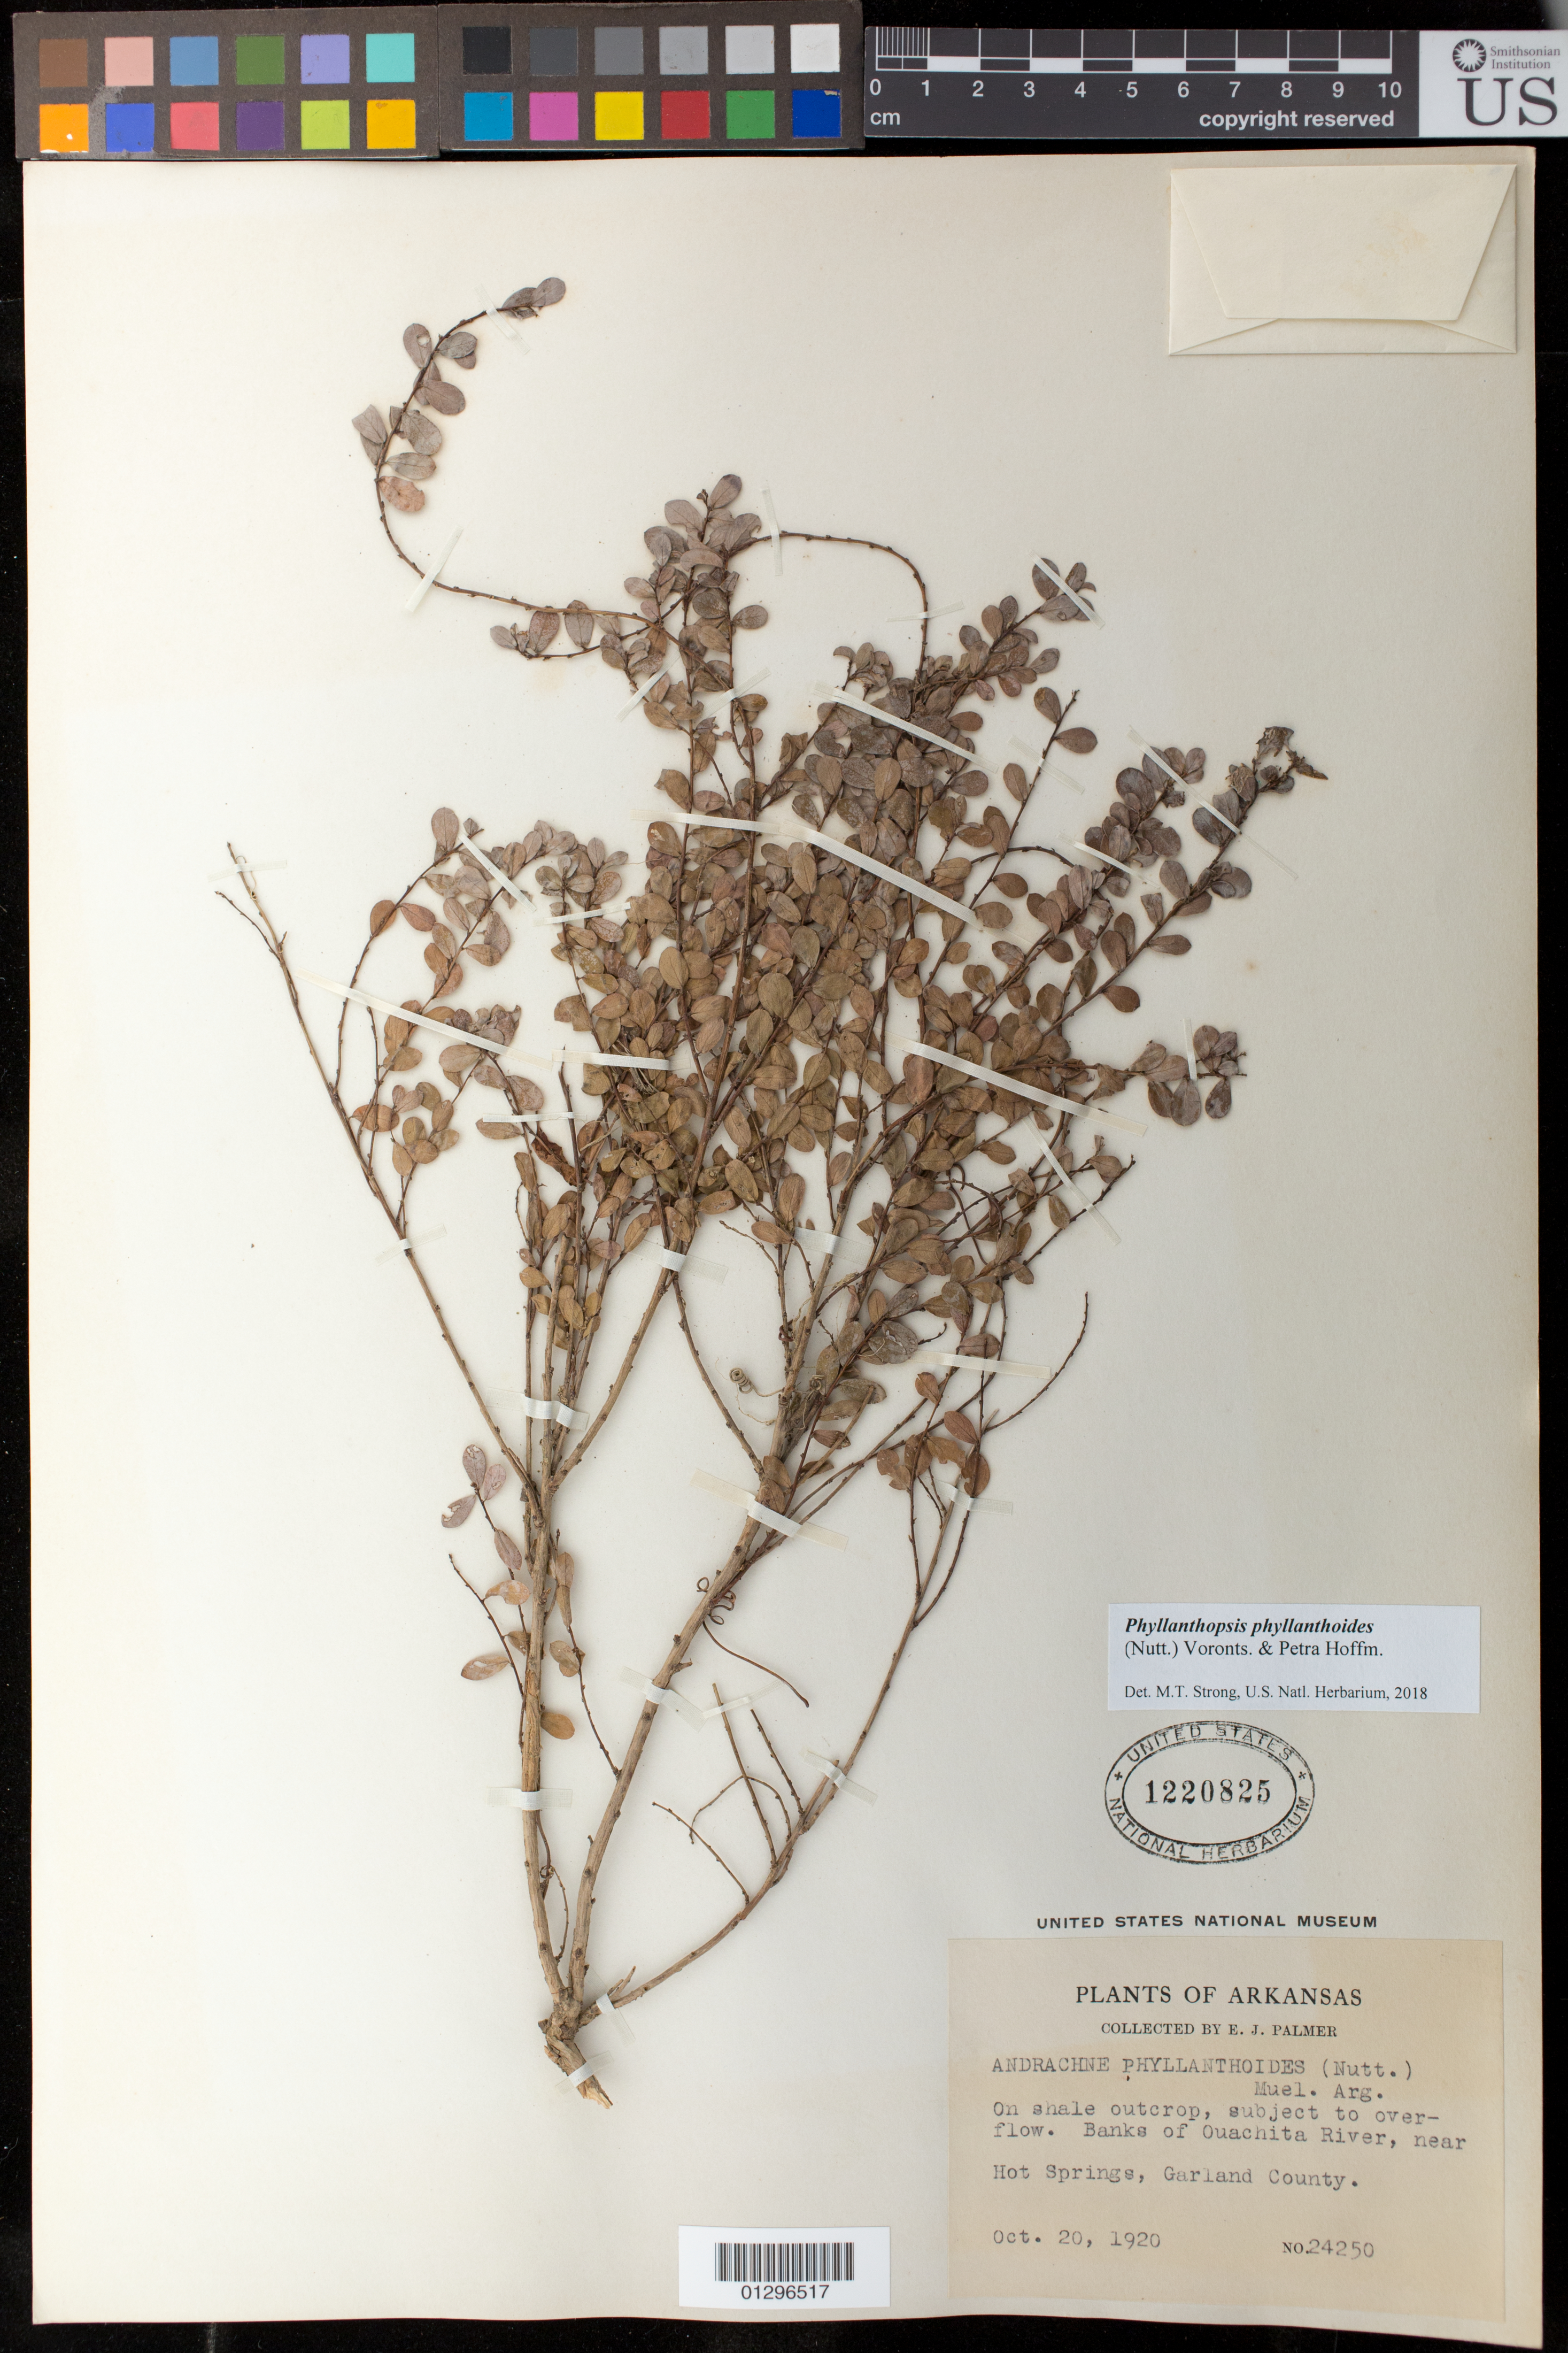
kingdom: Plantae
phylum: Tracheophyta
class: Magnoliopsida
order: Malpighiales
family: Phyllanthaceae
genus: Phyllanthopsis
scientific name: Phyllanthopsis phyllanthoides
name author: (Nutt.) Voronts. & Petra Hoffm.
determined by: Strong, M. T., (US), Smithsonian Institution - National Museum of Natural History (UNITED STATES)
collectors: E. J. Palmer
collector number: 24250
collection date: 1920-10-20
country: United States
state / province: Arkansas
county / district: Garland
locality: Banks of Ouachita River, near Hot Springs.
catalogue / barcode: US 1220825